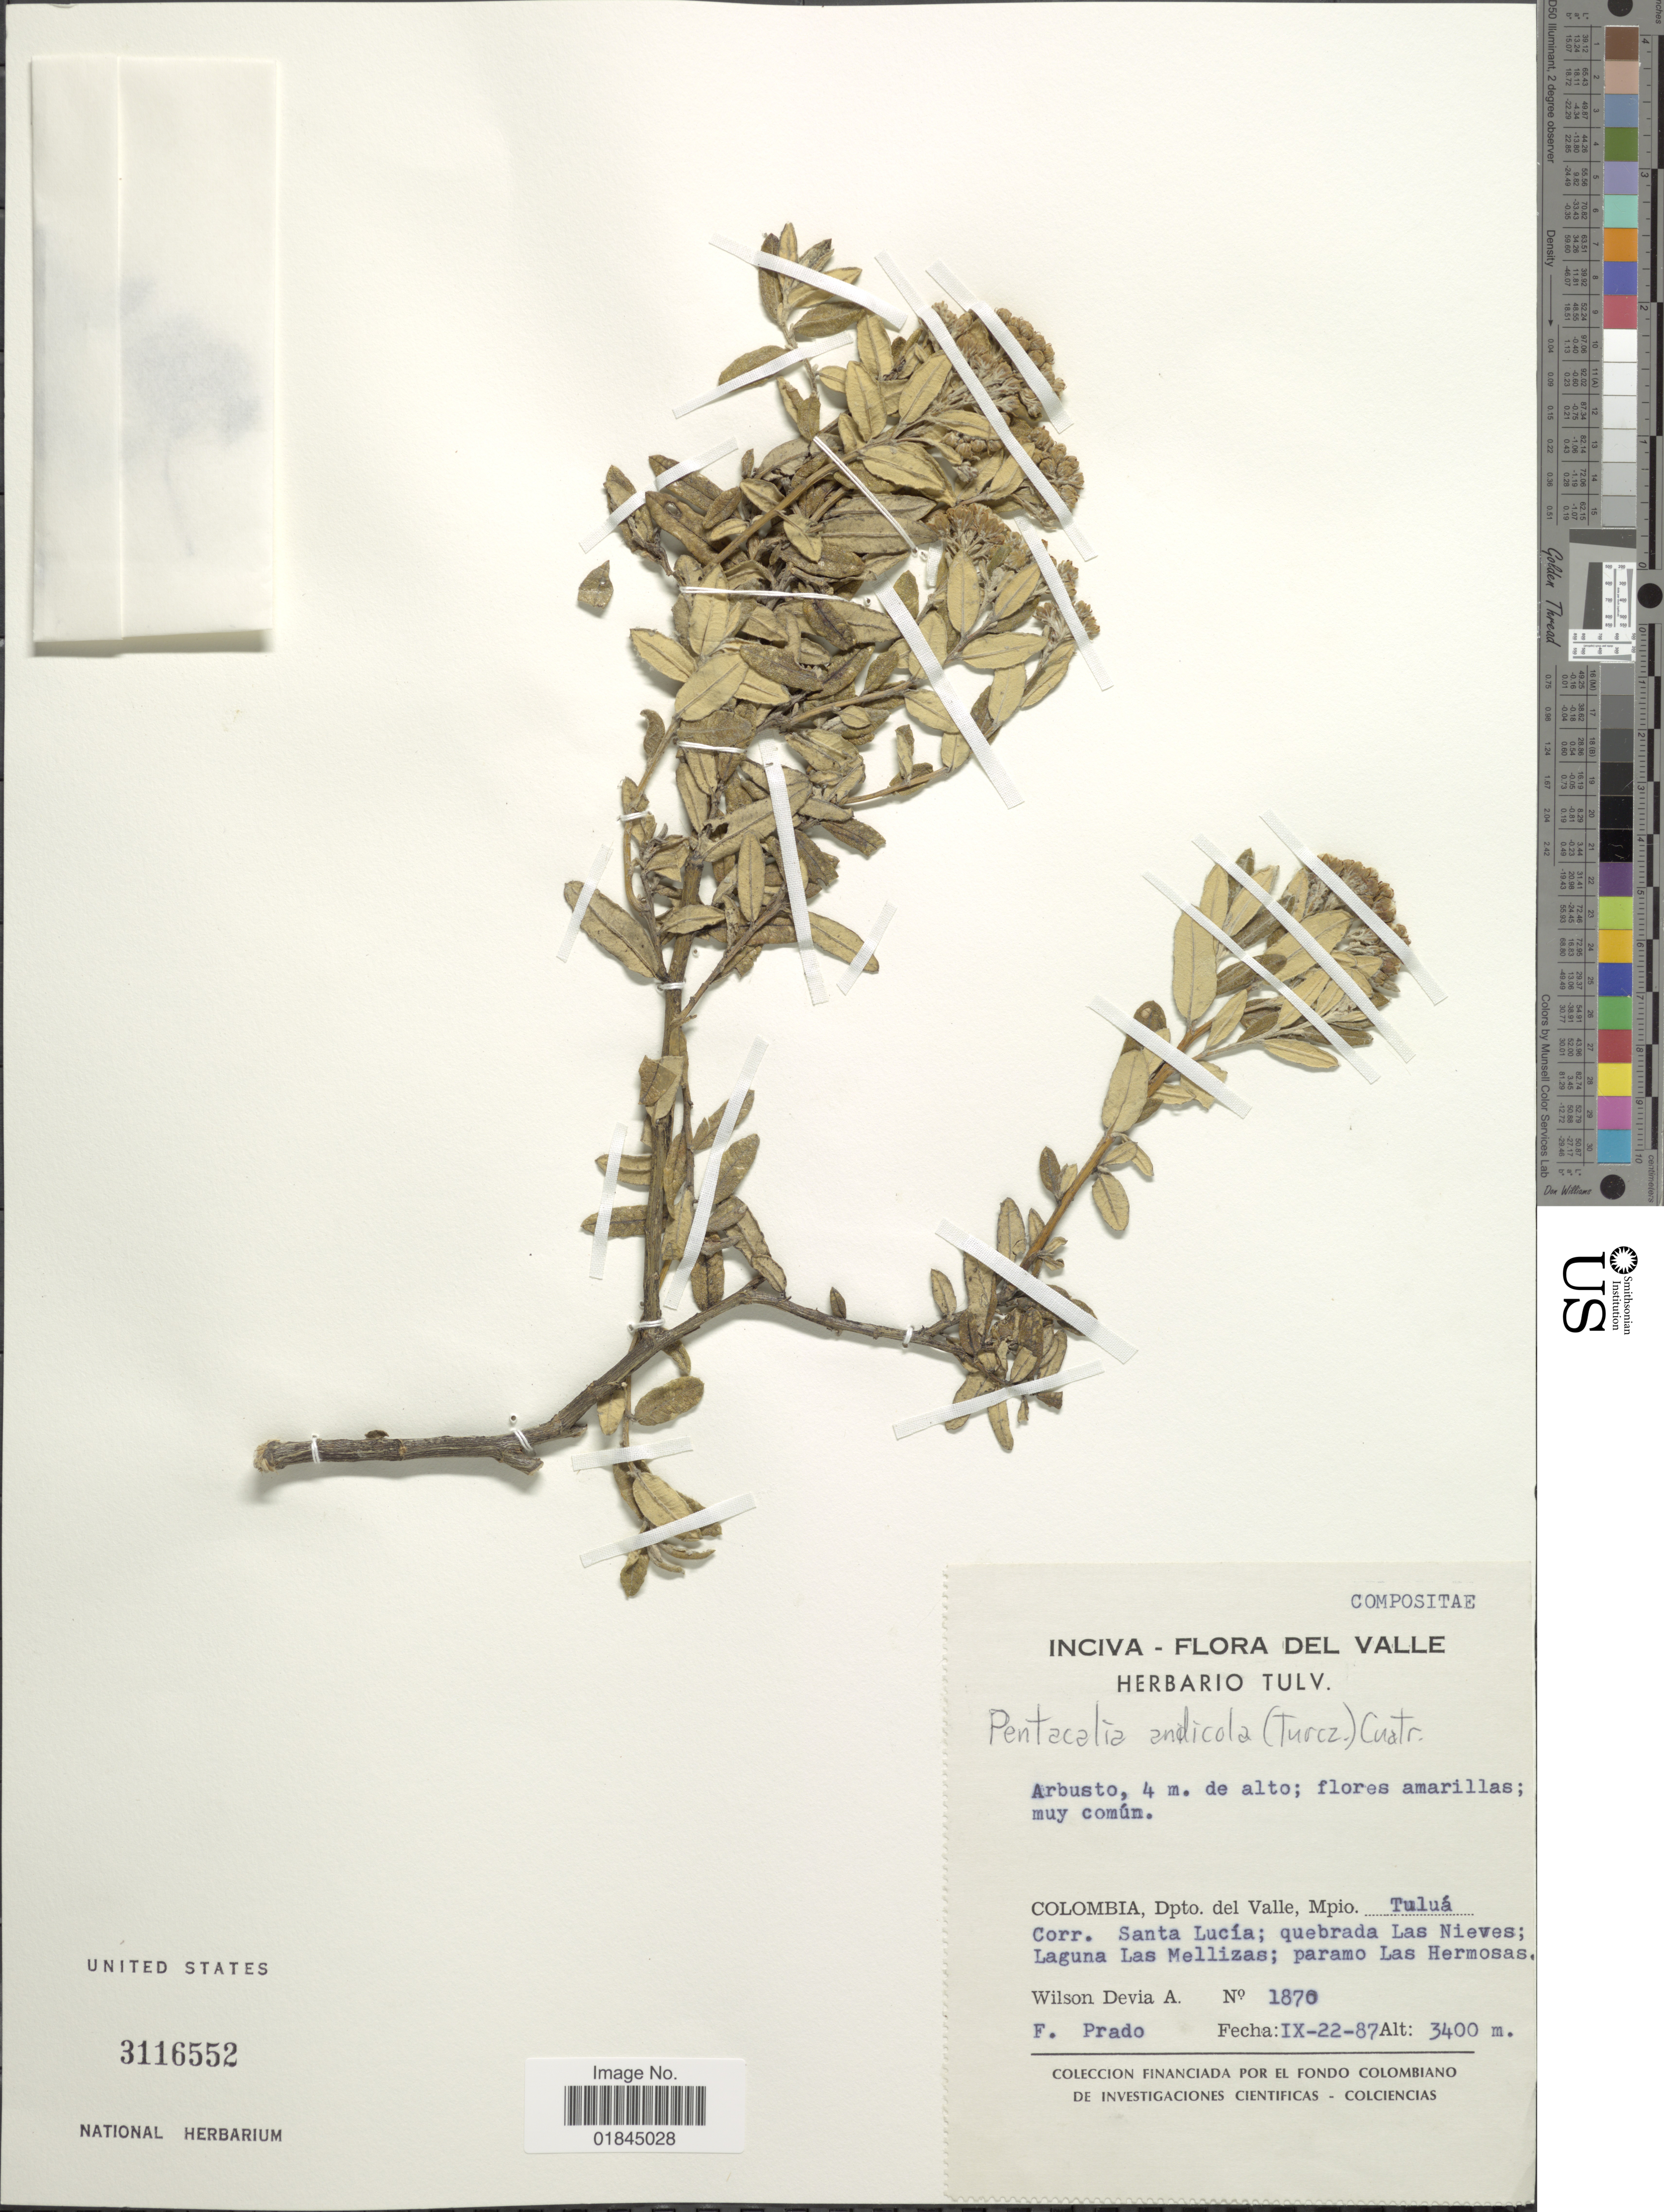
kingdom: Plantae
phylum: Tracheophyta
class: Magnoliopsida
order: Asterales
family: Asteraceae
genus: Pentacalia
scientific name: Pentacalia andicola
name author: (Turcz.) Cuatrec.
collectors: W. Devia A. & F. Prado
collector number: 1870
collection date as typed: Transcribed d/m/y: 22/9/87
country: Colombia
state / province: Valle del Cauca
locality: Mpio. Tulua. Corr. Santa Lucia; Quebrada Las Nieves Laguna Las mellizas; paramo Las Hermosas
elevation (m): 3400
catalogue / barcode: US 3116552